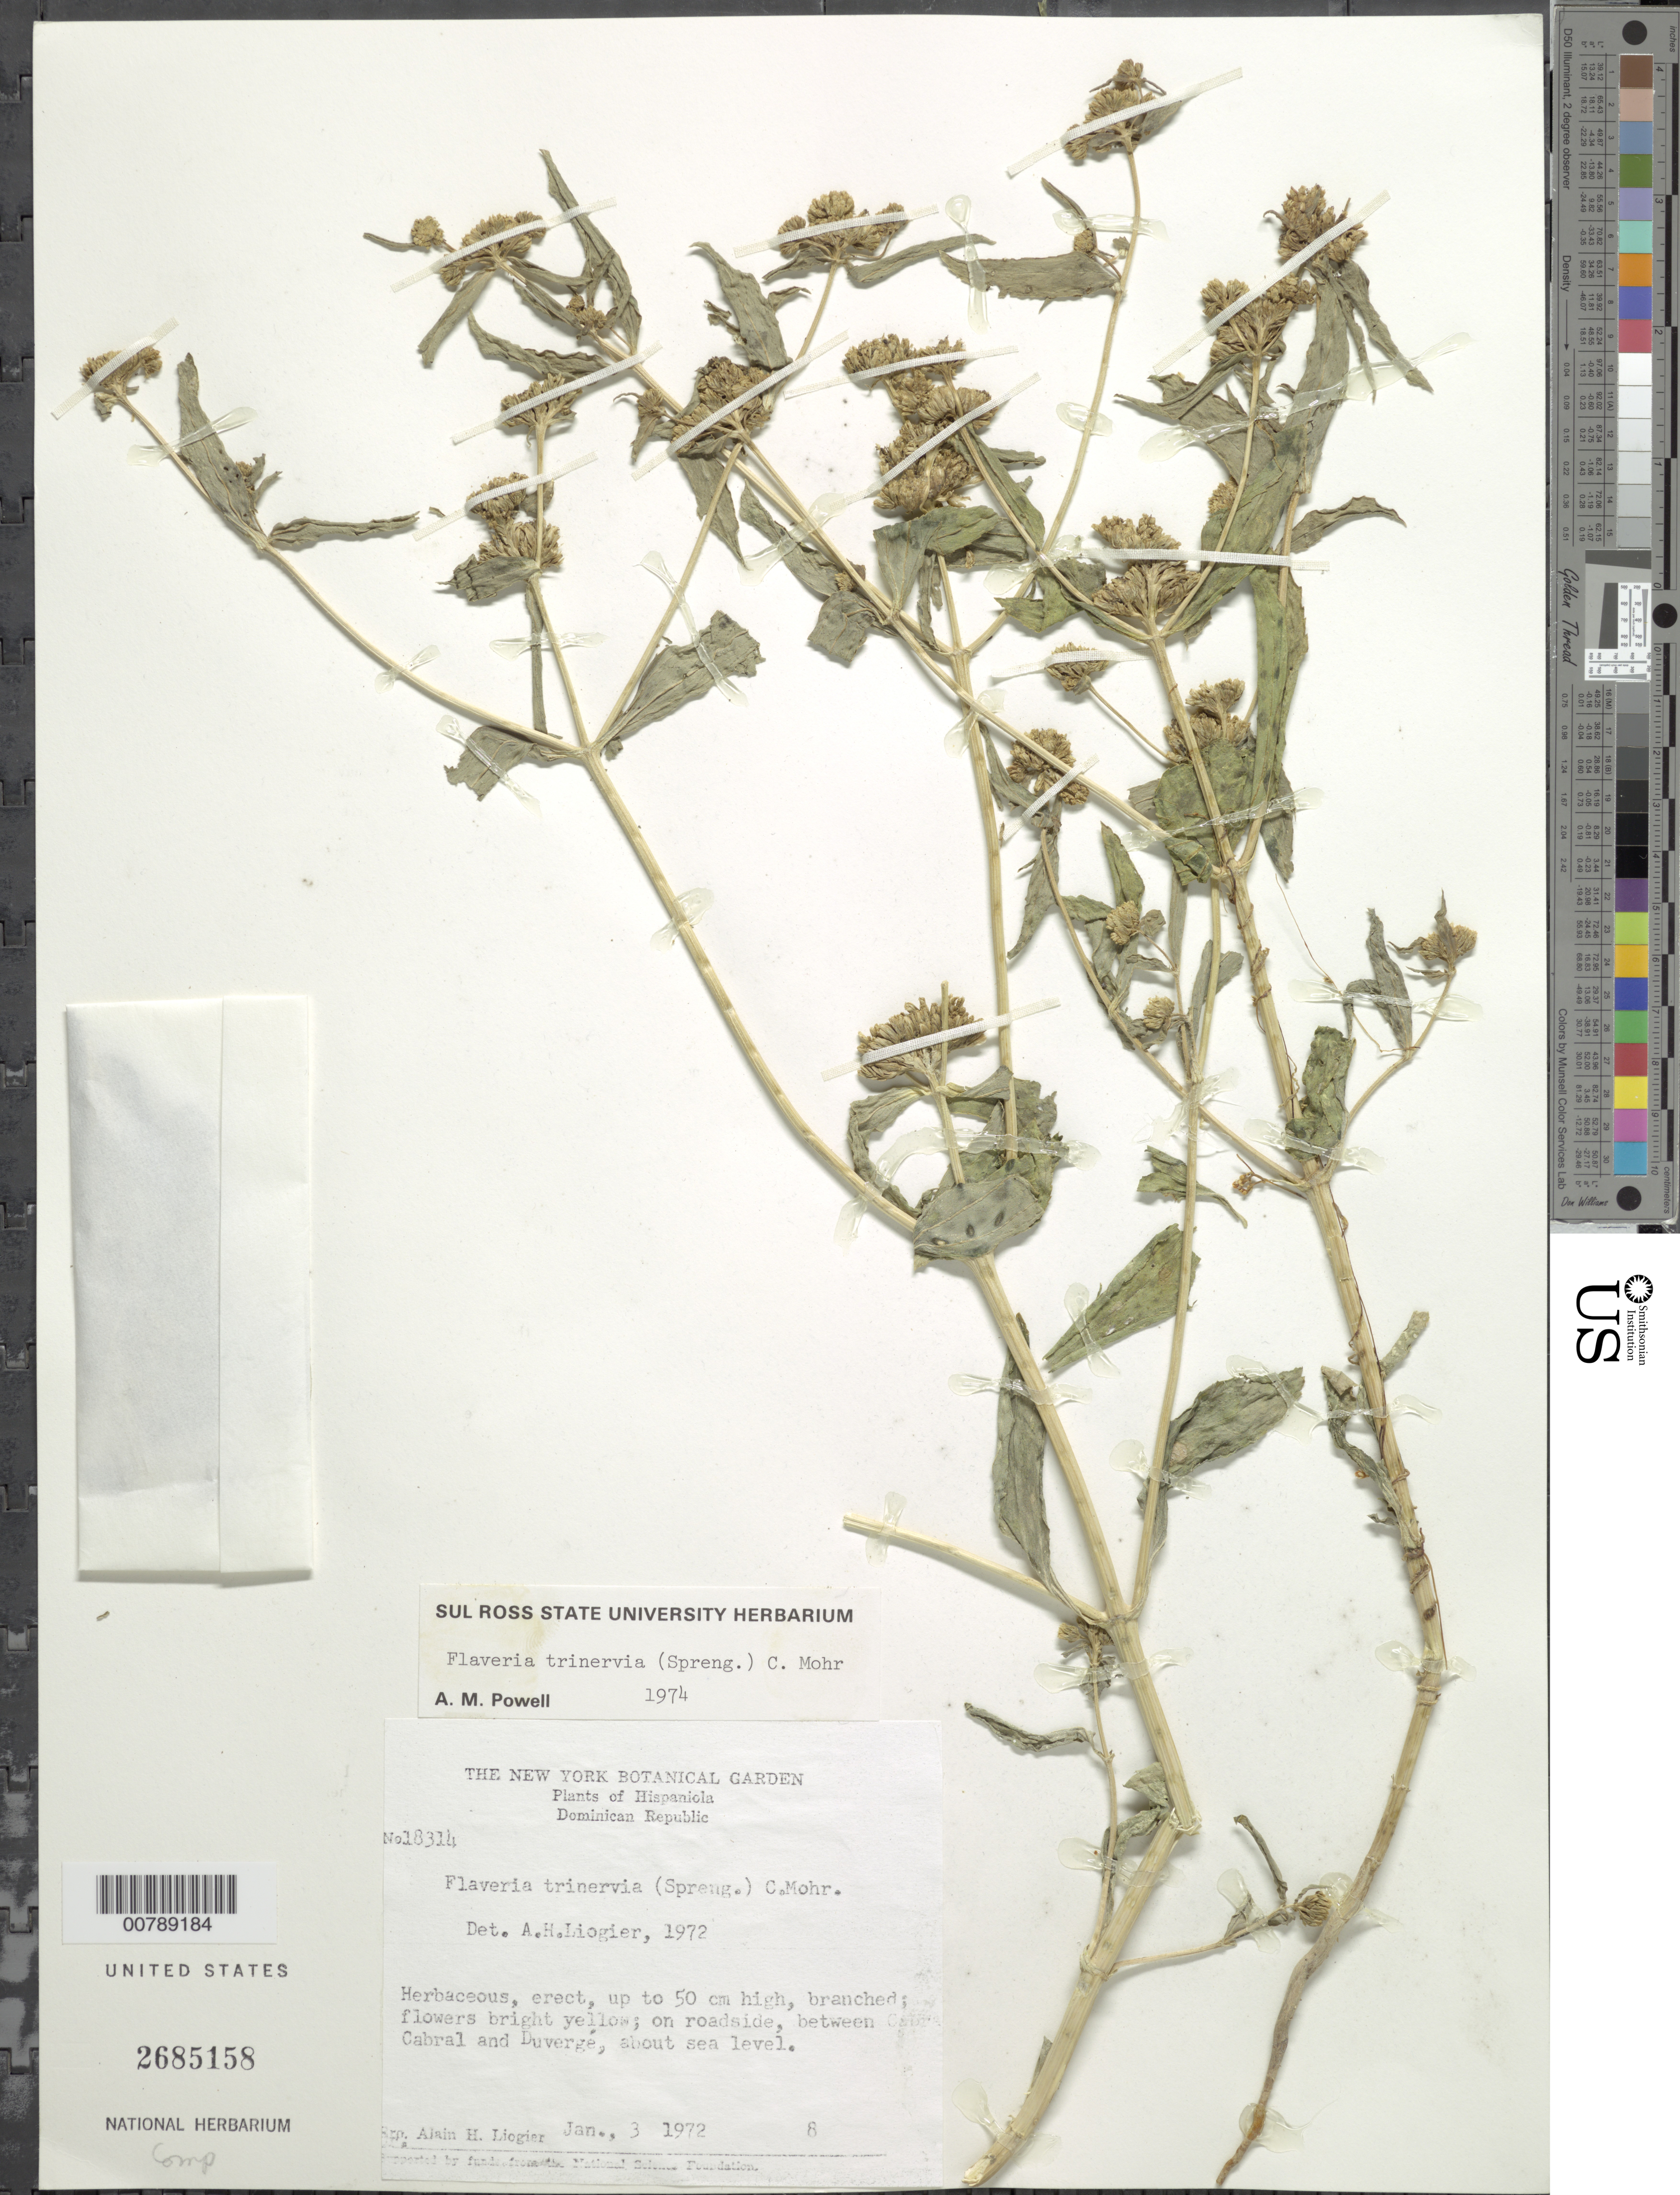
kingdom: Plantae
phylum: Tracheophyta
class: Magnoliopsida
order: Asterales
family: Asteraceae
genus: Flaveria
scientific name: Flaveria bidentis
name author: (L.) Kuntze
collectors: A. H. Liogier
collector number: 18314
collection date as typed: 03 Jan 1972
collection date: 1972-01-03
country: Dominican Republic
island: Hispaniola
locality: On roadside, between Cabral and Duvergé, about sea level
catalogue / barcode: US 2685158